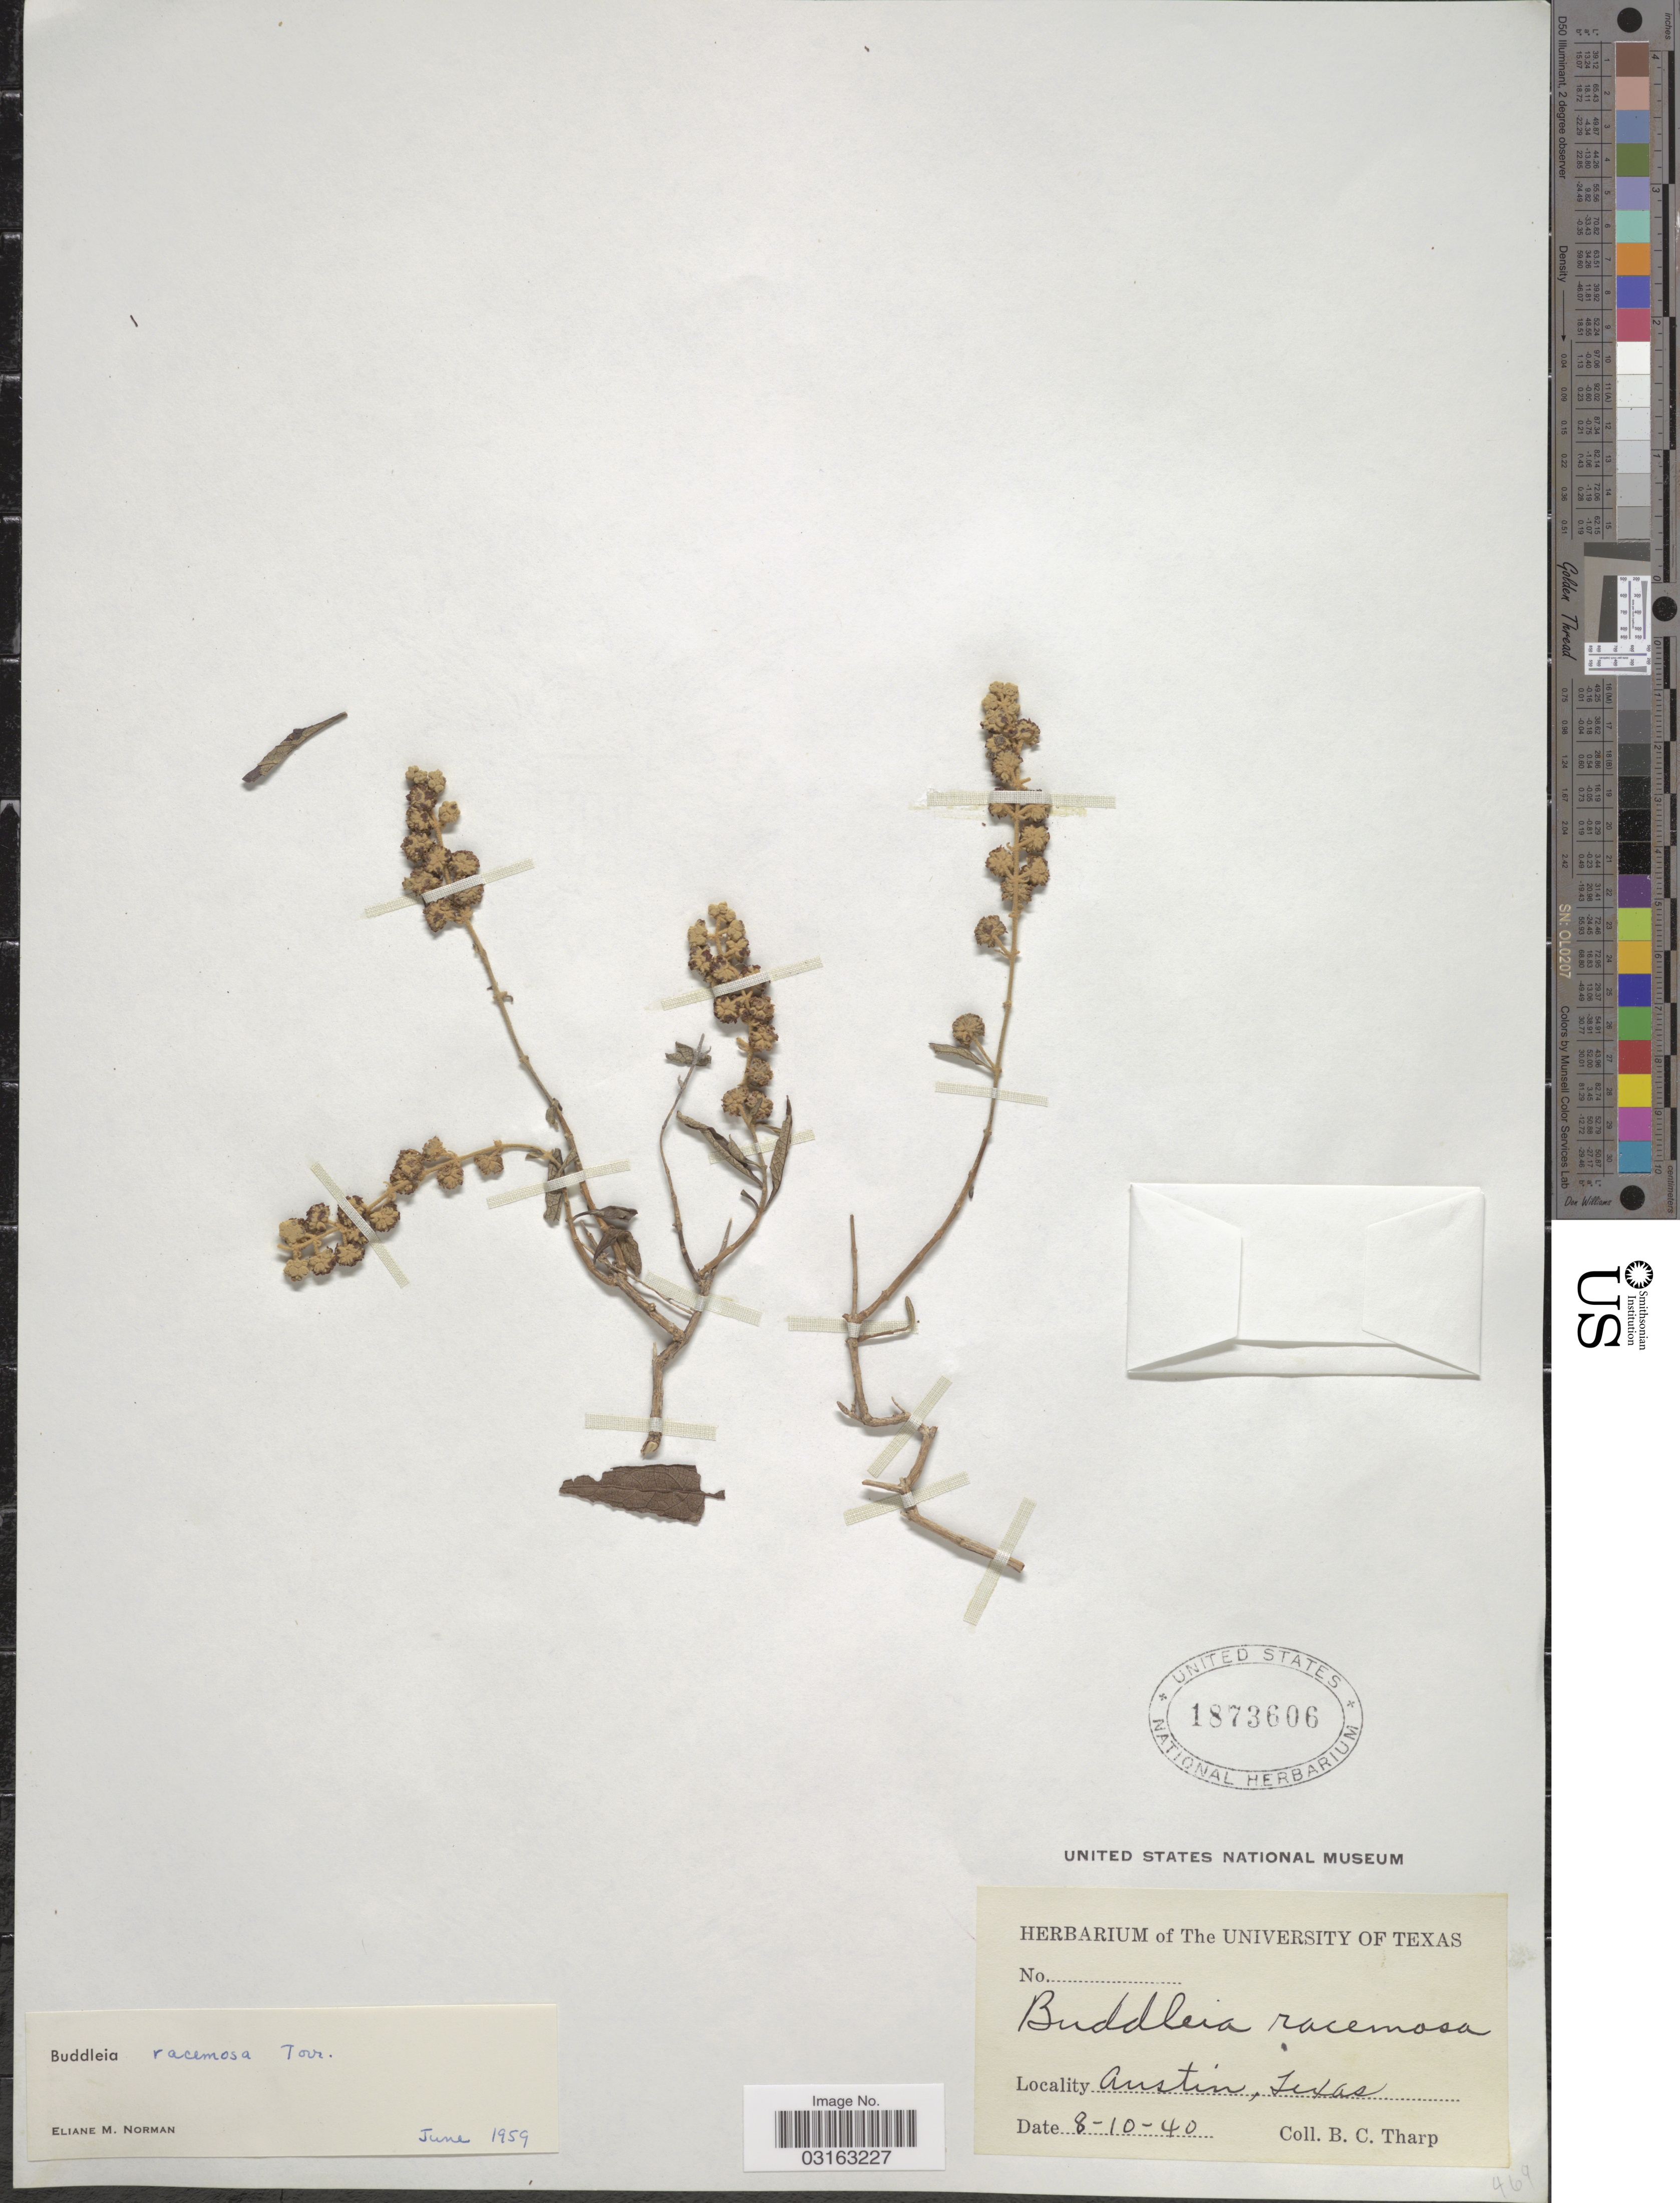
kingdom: Plantae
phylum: Tracheophyta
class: Magnoliopsida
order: Lamiales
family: Scrophulariaceae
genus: Buddleja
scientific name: Buddleja racemosa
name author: Torr.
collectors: B. C. Tharp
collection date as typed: Transcribed d/m/y: 10/8/40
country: United States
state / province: Texas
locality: Austin.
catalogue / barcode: US 1873606